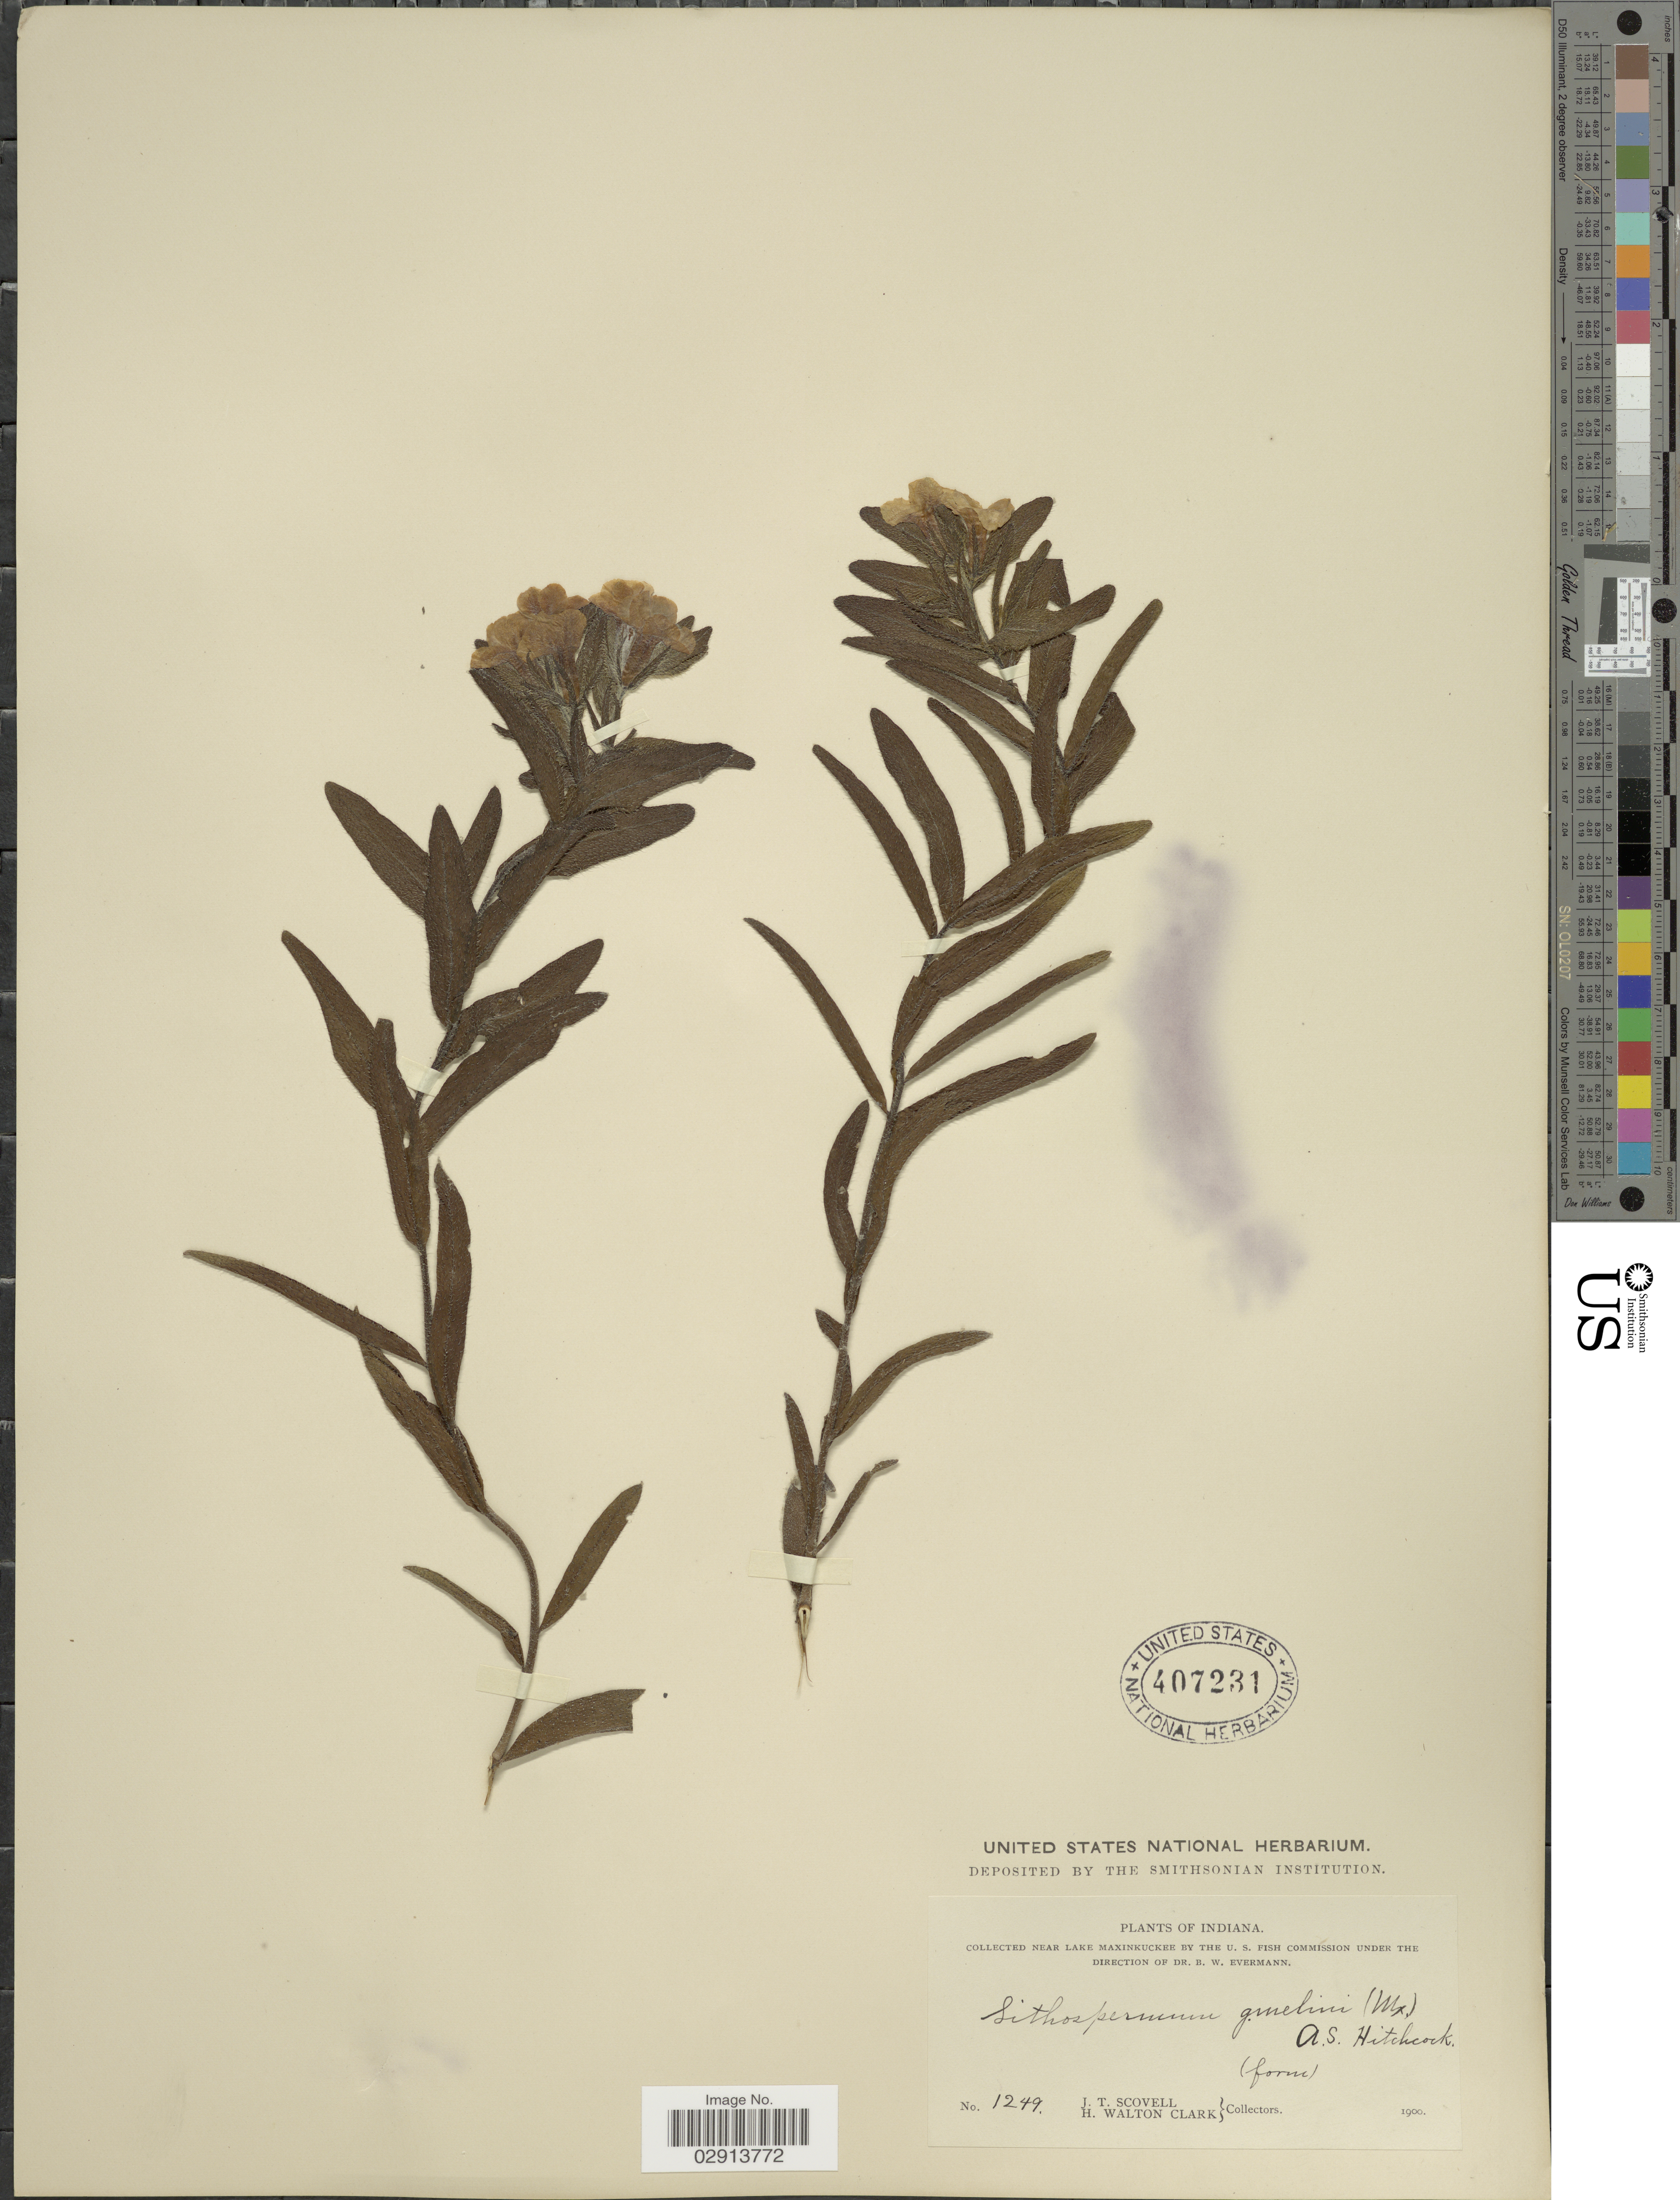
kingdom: Plantae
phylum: Tracheophyta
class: Magnoliopsida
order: Boraginales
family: Boraginaceae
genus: Lithospermum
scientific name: Lithospermum caroliniense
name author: (J.F. Gmel.) MacMill.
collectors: J. T. Scovell & H. W. Clark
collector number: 1249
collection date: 1900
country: United States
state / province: Indiana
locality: Near Lake Maxinkuckee.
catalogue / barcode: US 407231